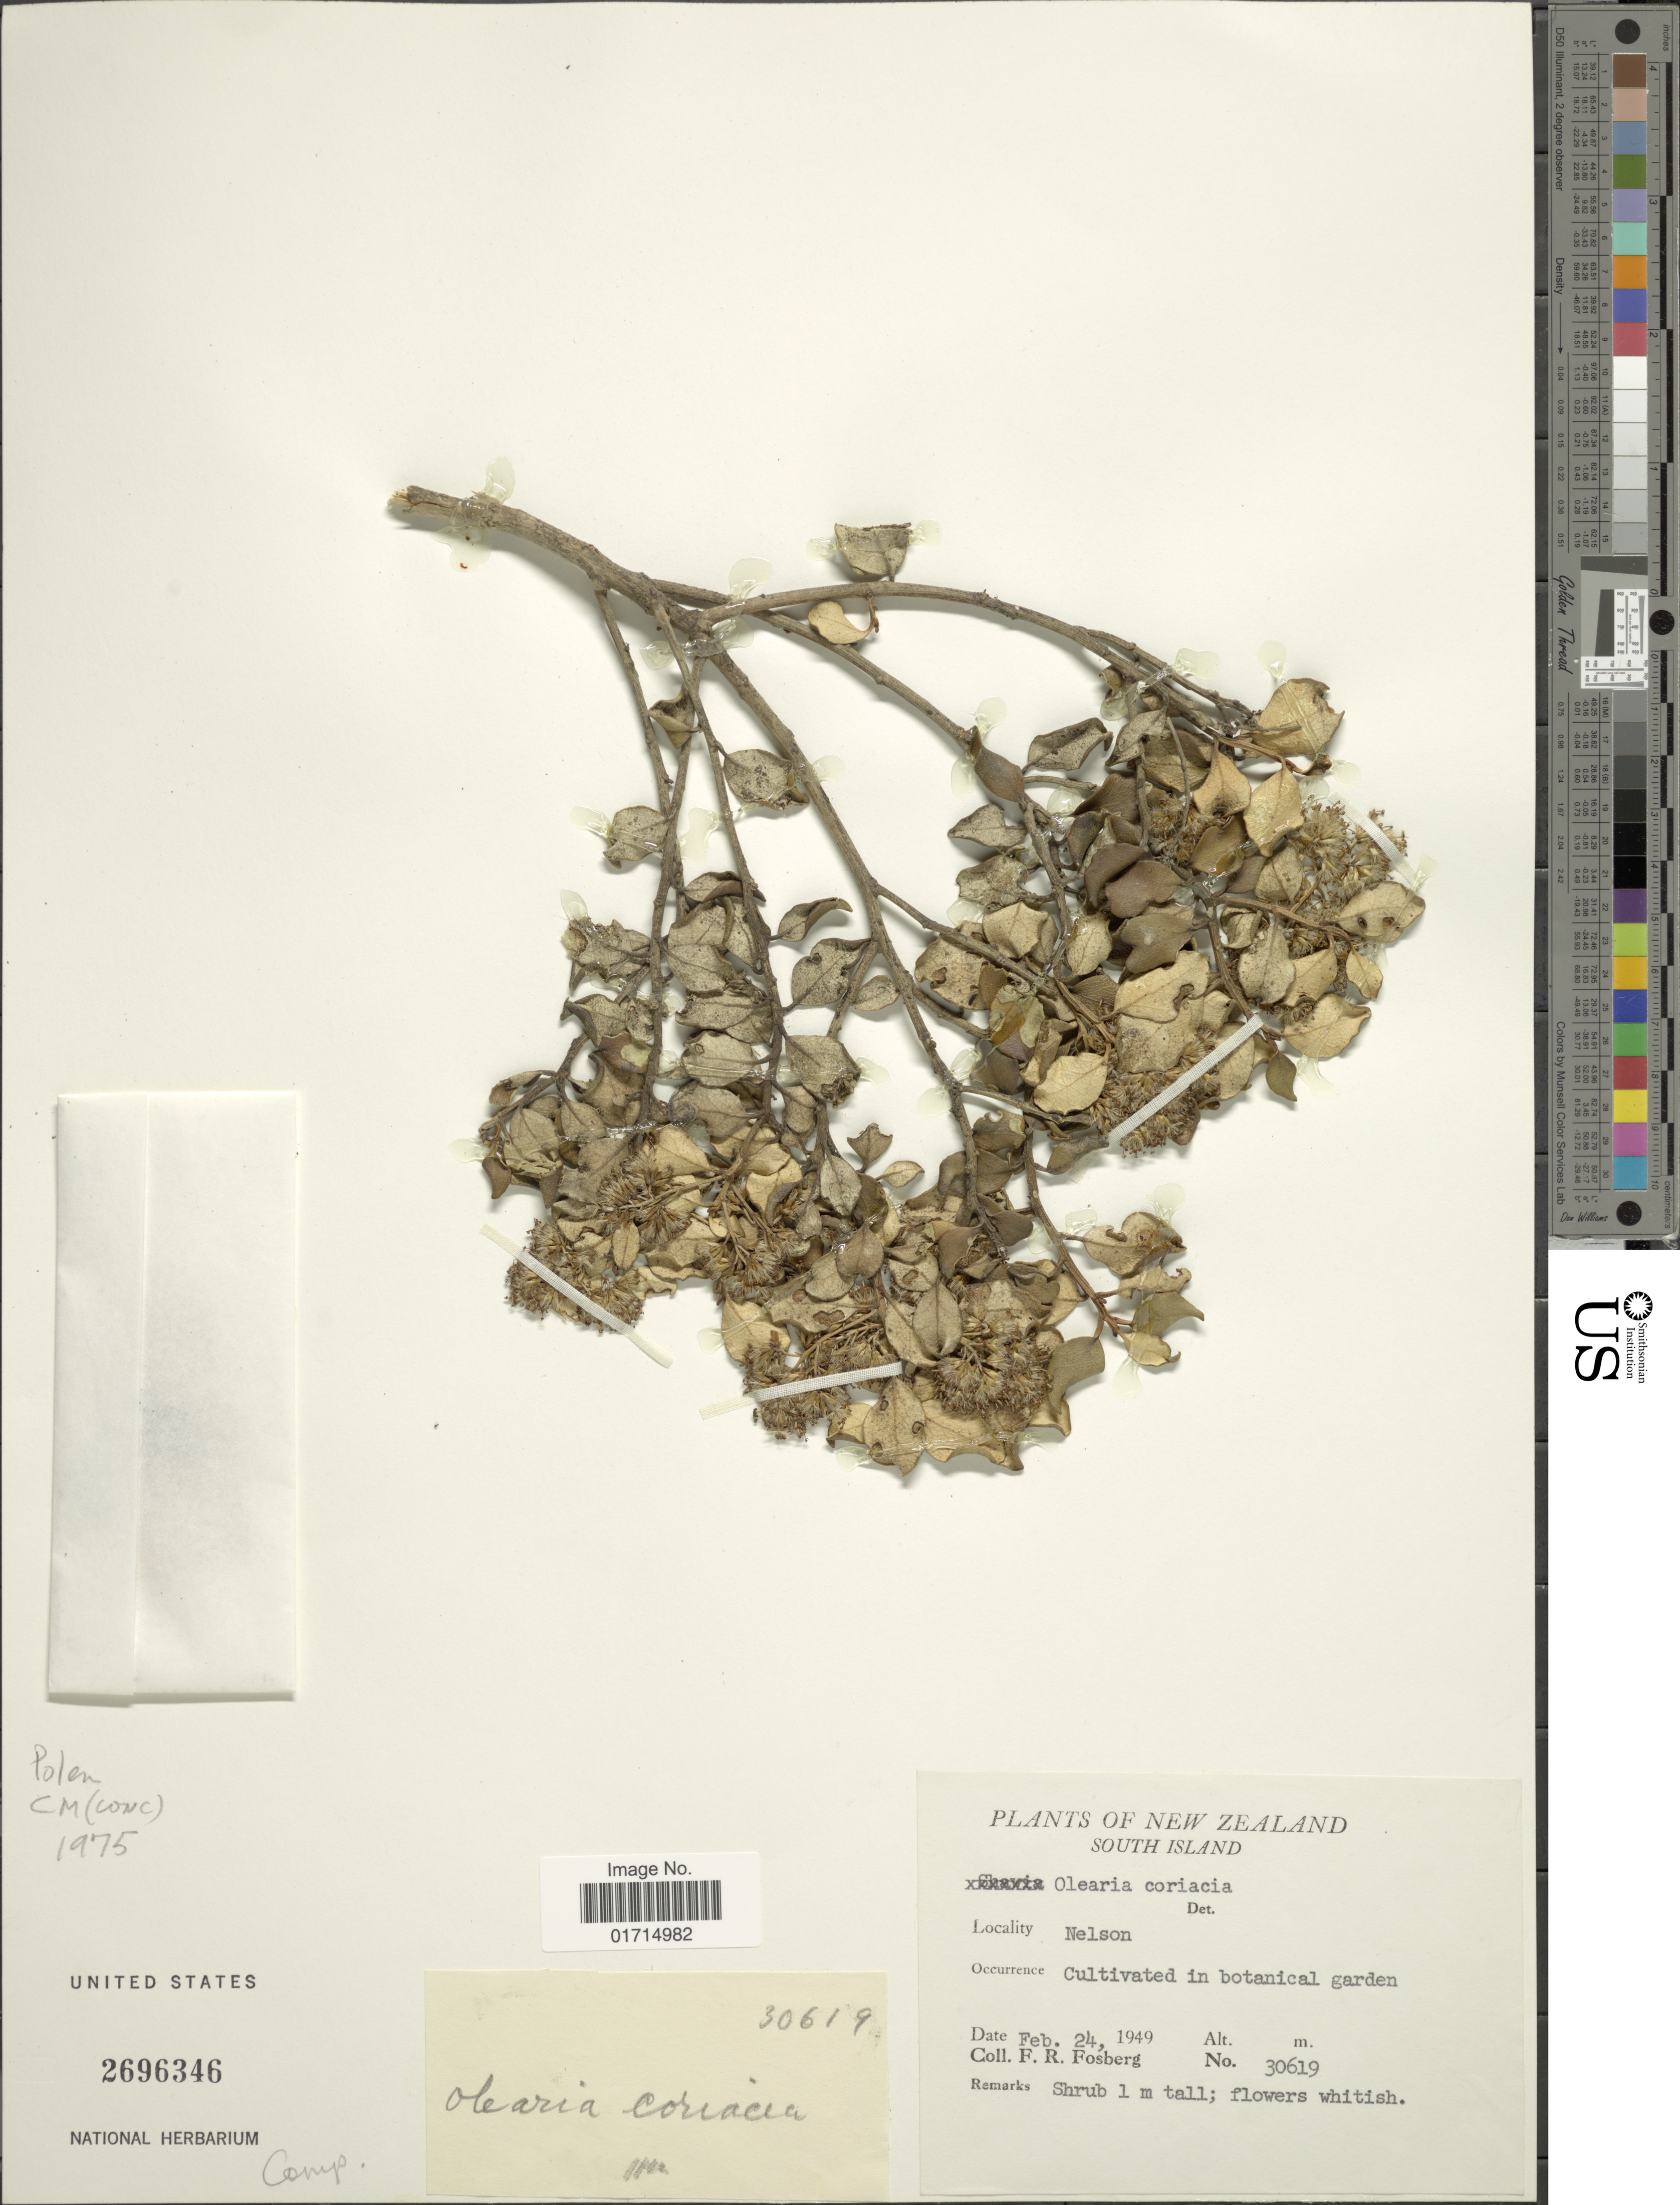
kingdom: Plantae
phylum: Tracheophyta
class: Magnoliopsida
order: Asterales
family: Asteraceae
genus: Olearia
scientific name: Olearia coriacia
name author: Kirk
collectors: F. R. Fosberg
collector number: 30619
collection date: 1949-02-24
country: New Zealand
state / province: Nelson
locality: New Zealand. South Island. Nelson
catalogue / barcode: US 2696346